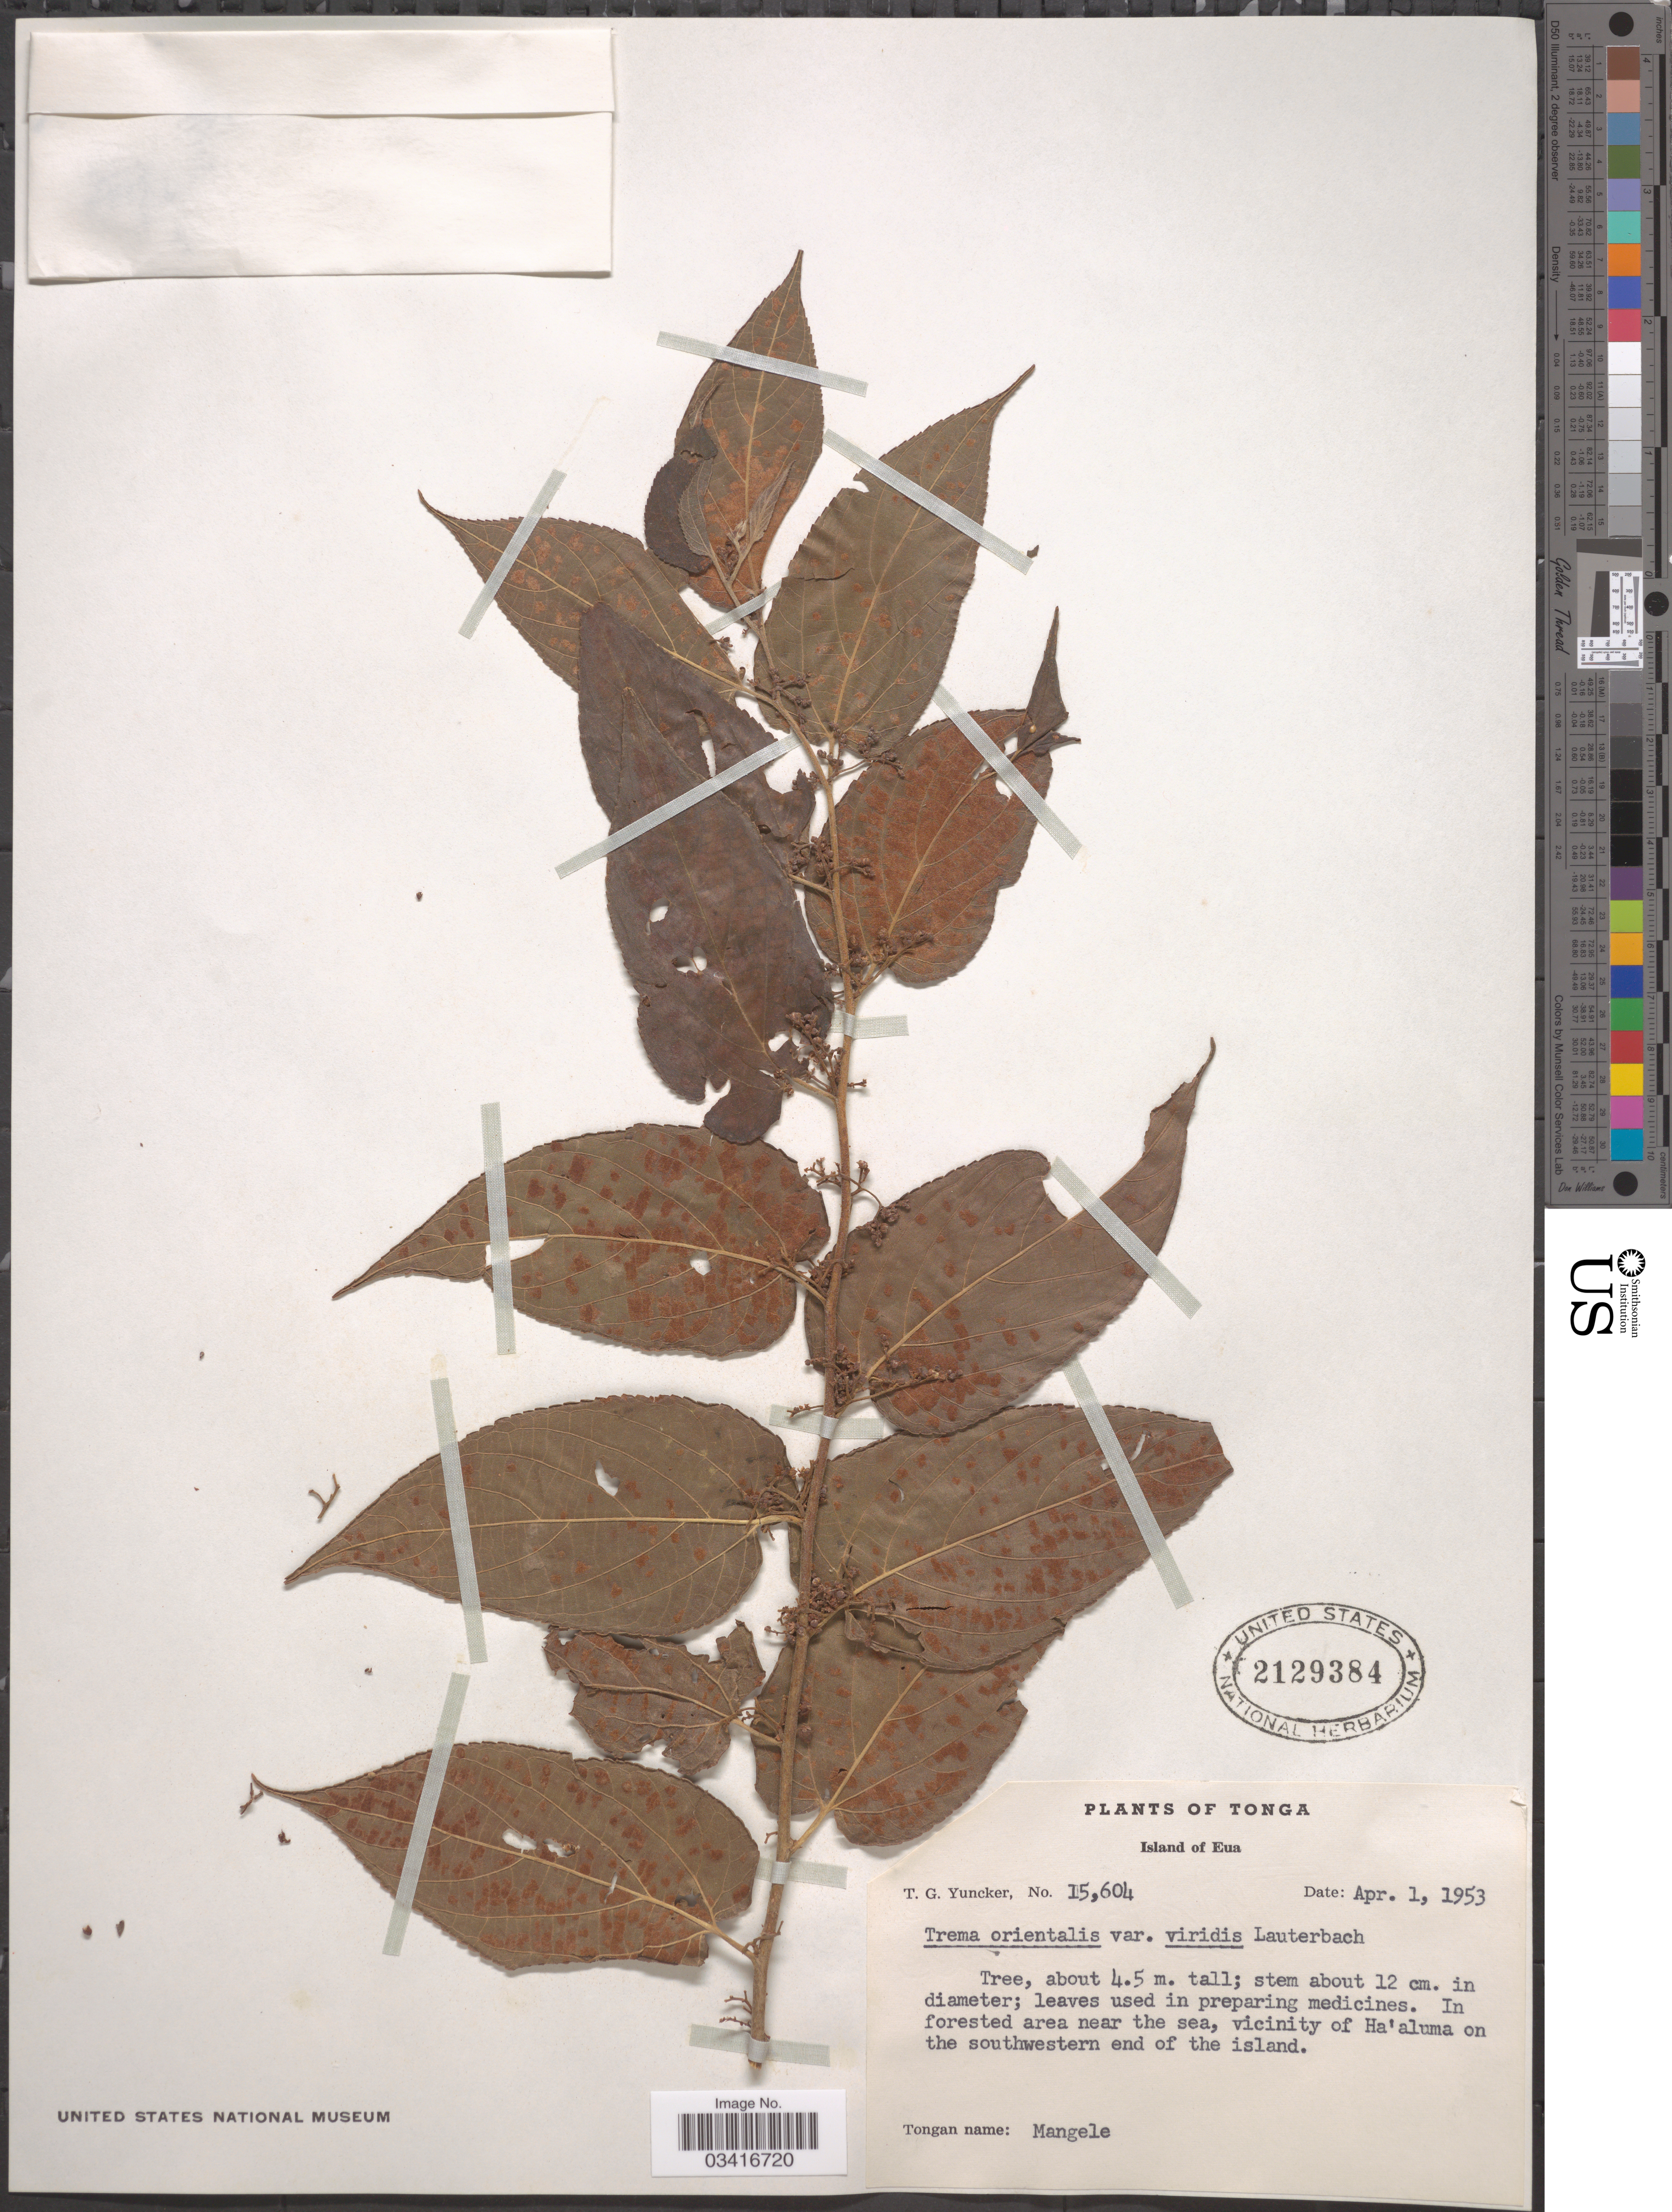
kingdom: Plantae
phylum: Tracheophyta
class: Magnoliopsida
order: Rosales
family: Cannabaceae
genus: Trema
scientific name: Trema orientale var. viridis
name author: (L.) Blume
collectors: T. G. Yuncker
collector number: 15604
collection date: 1953-04-01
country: Tonga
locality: Island of Eua. In forested area near the sea, vicinity of Ha'aluma on the soutwestern end of the island.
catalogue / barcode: US 2129384